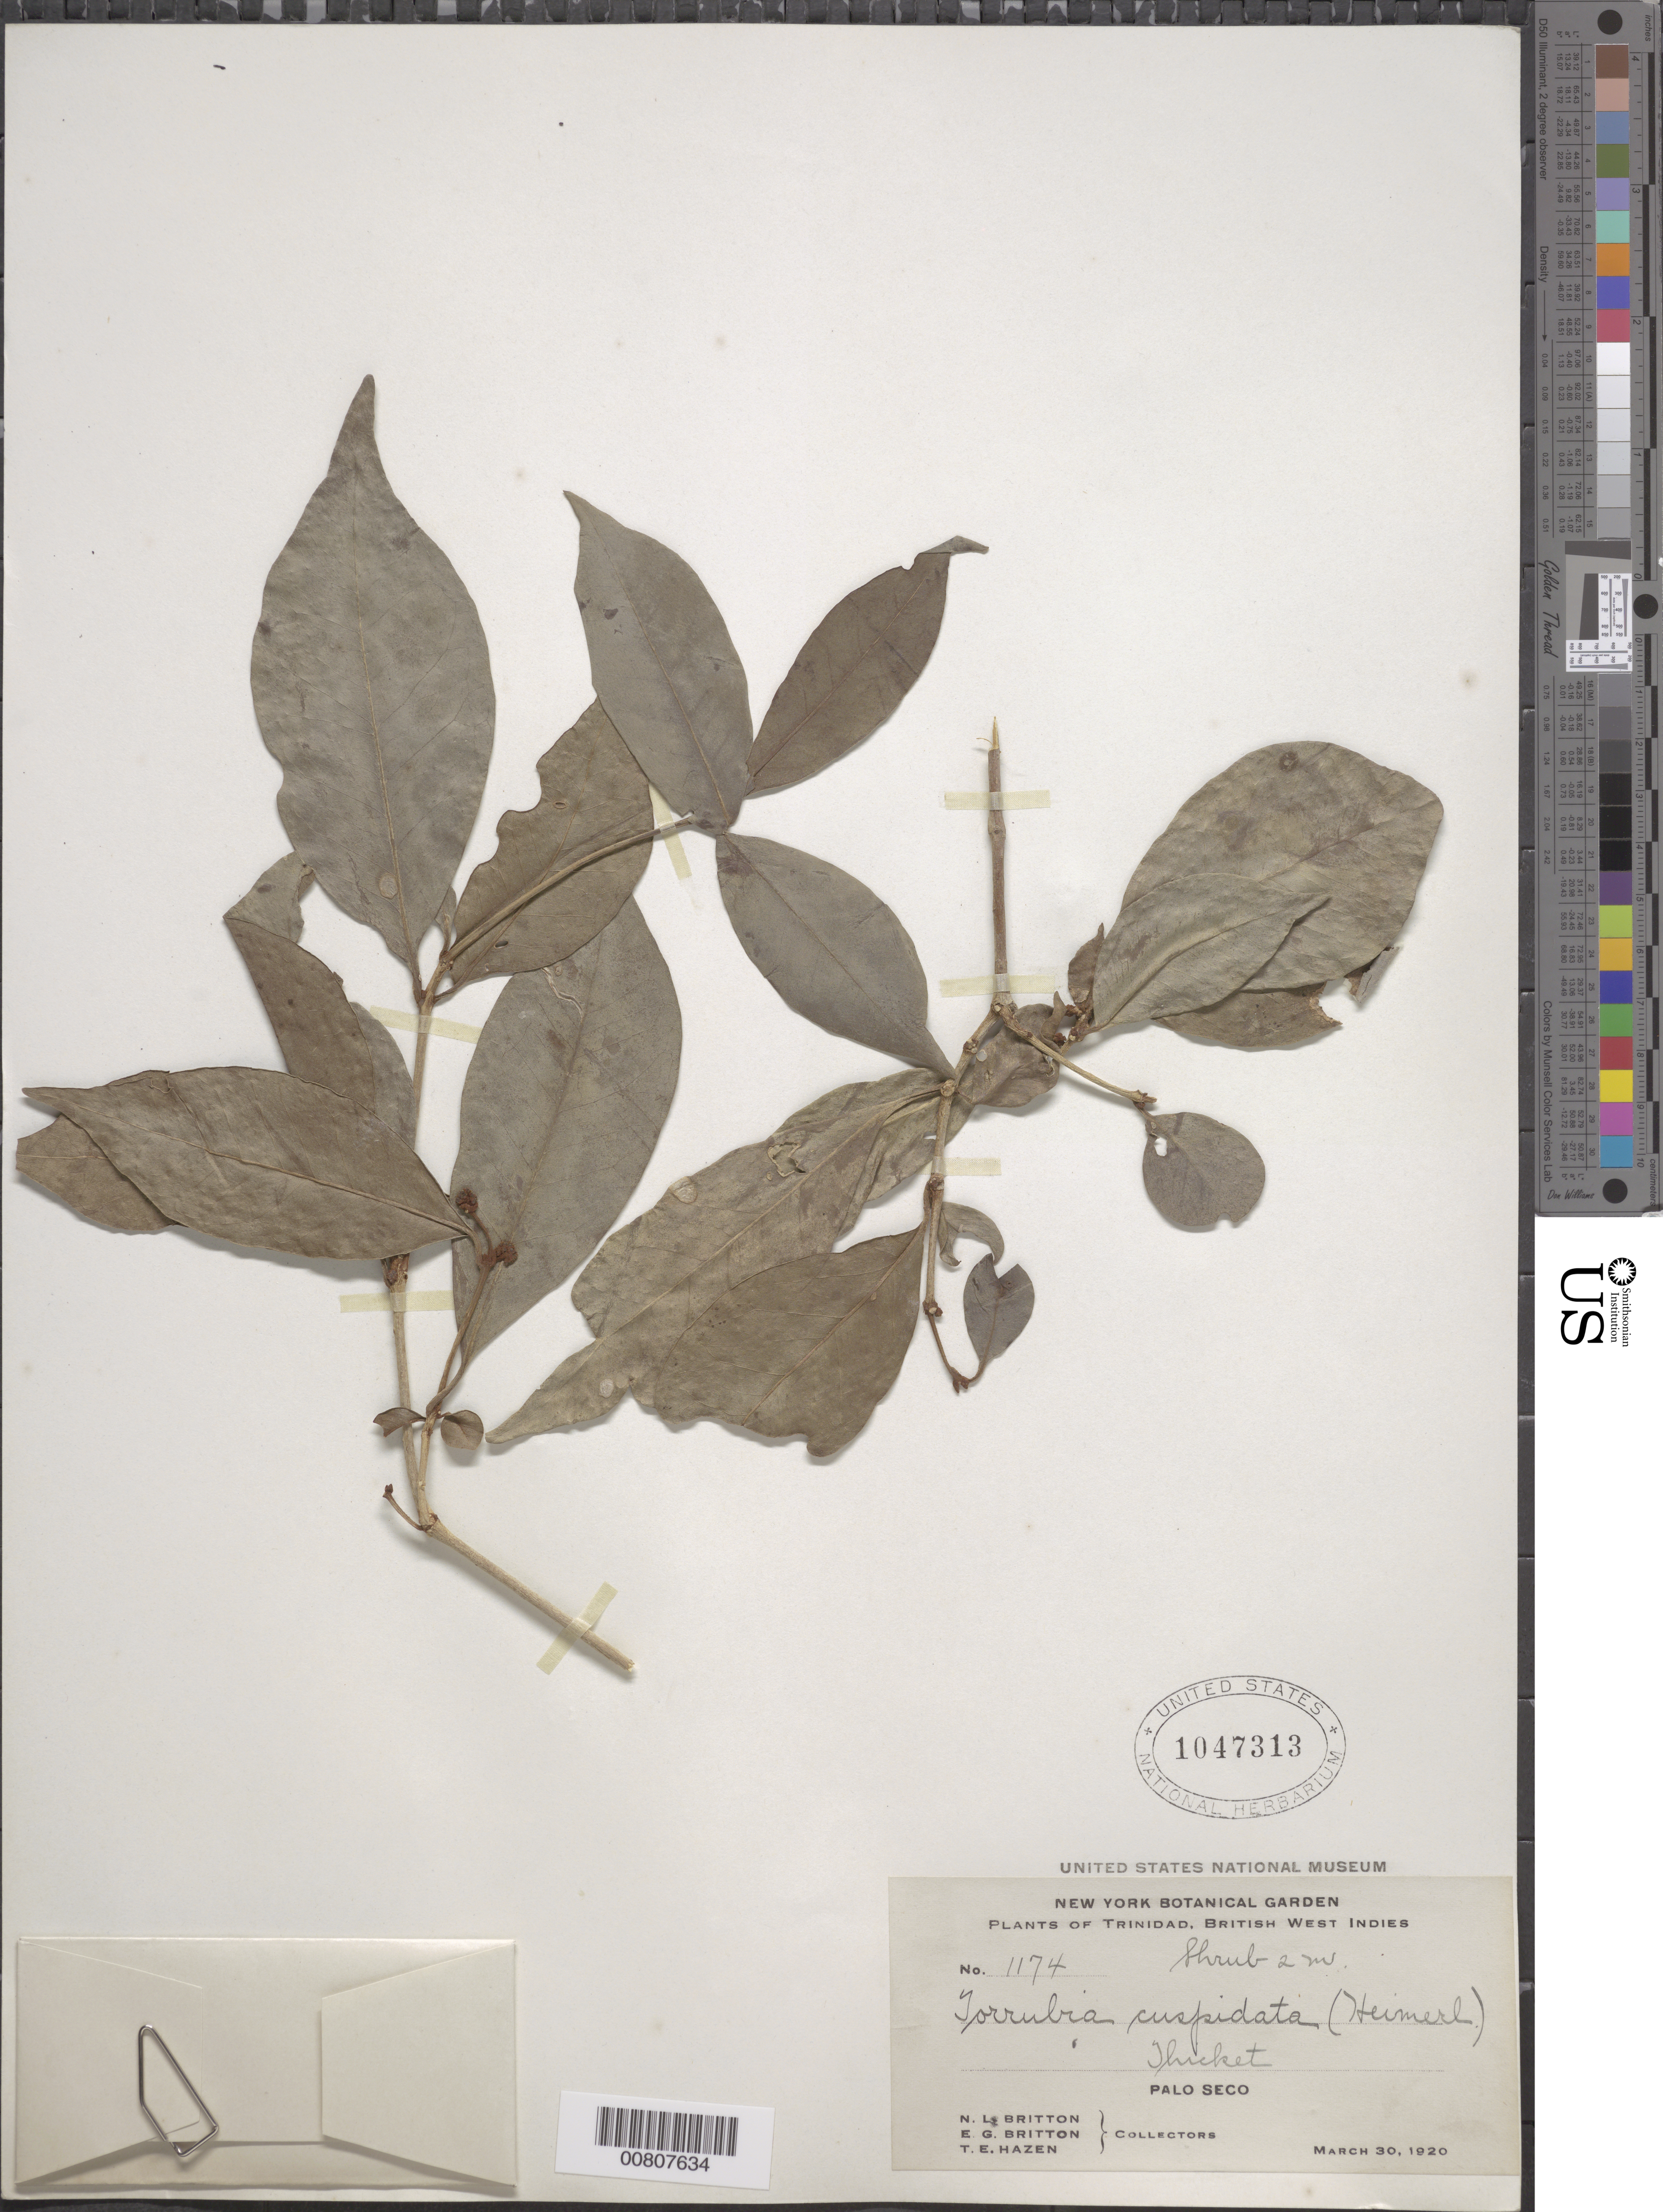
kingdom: Plantae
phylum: Tracheophyta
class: Magnoliopsida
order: Caryophyllales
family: Nyctaginaceae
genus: Guapira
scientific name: Guapira ferruginea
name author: (Klotzsch ex Choisy) Lundell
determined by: Strong, Mark T., (BOT), Smithsonian Institution - National Museum of Natural History (UNITED STATES)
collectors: N. Britton, E. G. Britton & T. E. Hazen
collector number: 1174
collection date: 1920-03-30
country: Trinidad and Tobago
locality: Trinidad, British West Indies. Thicket. Palo Seco.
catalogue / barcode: US 1047313